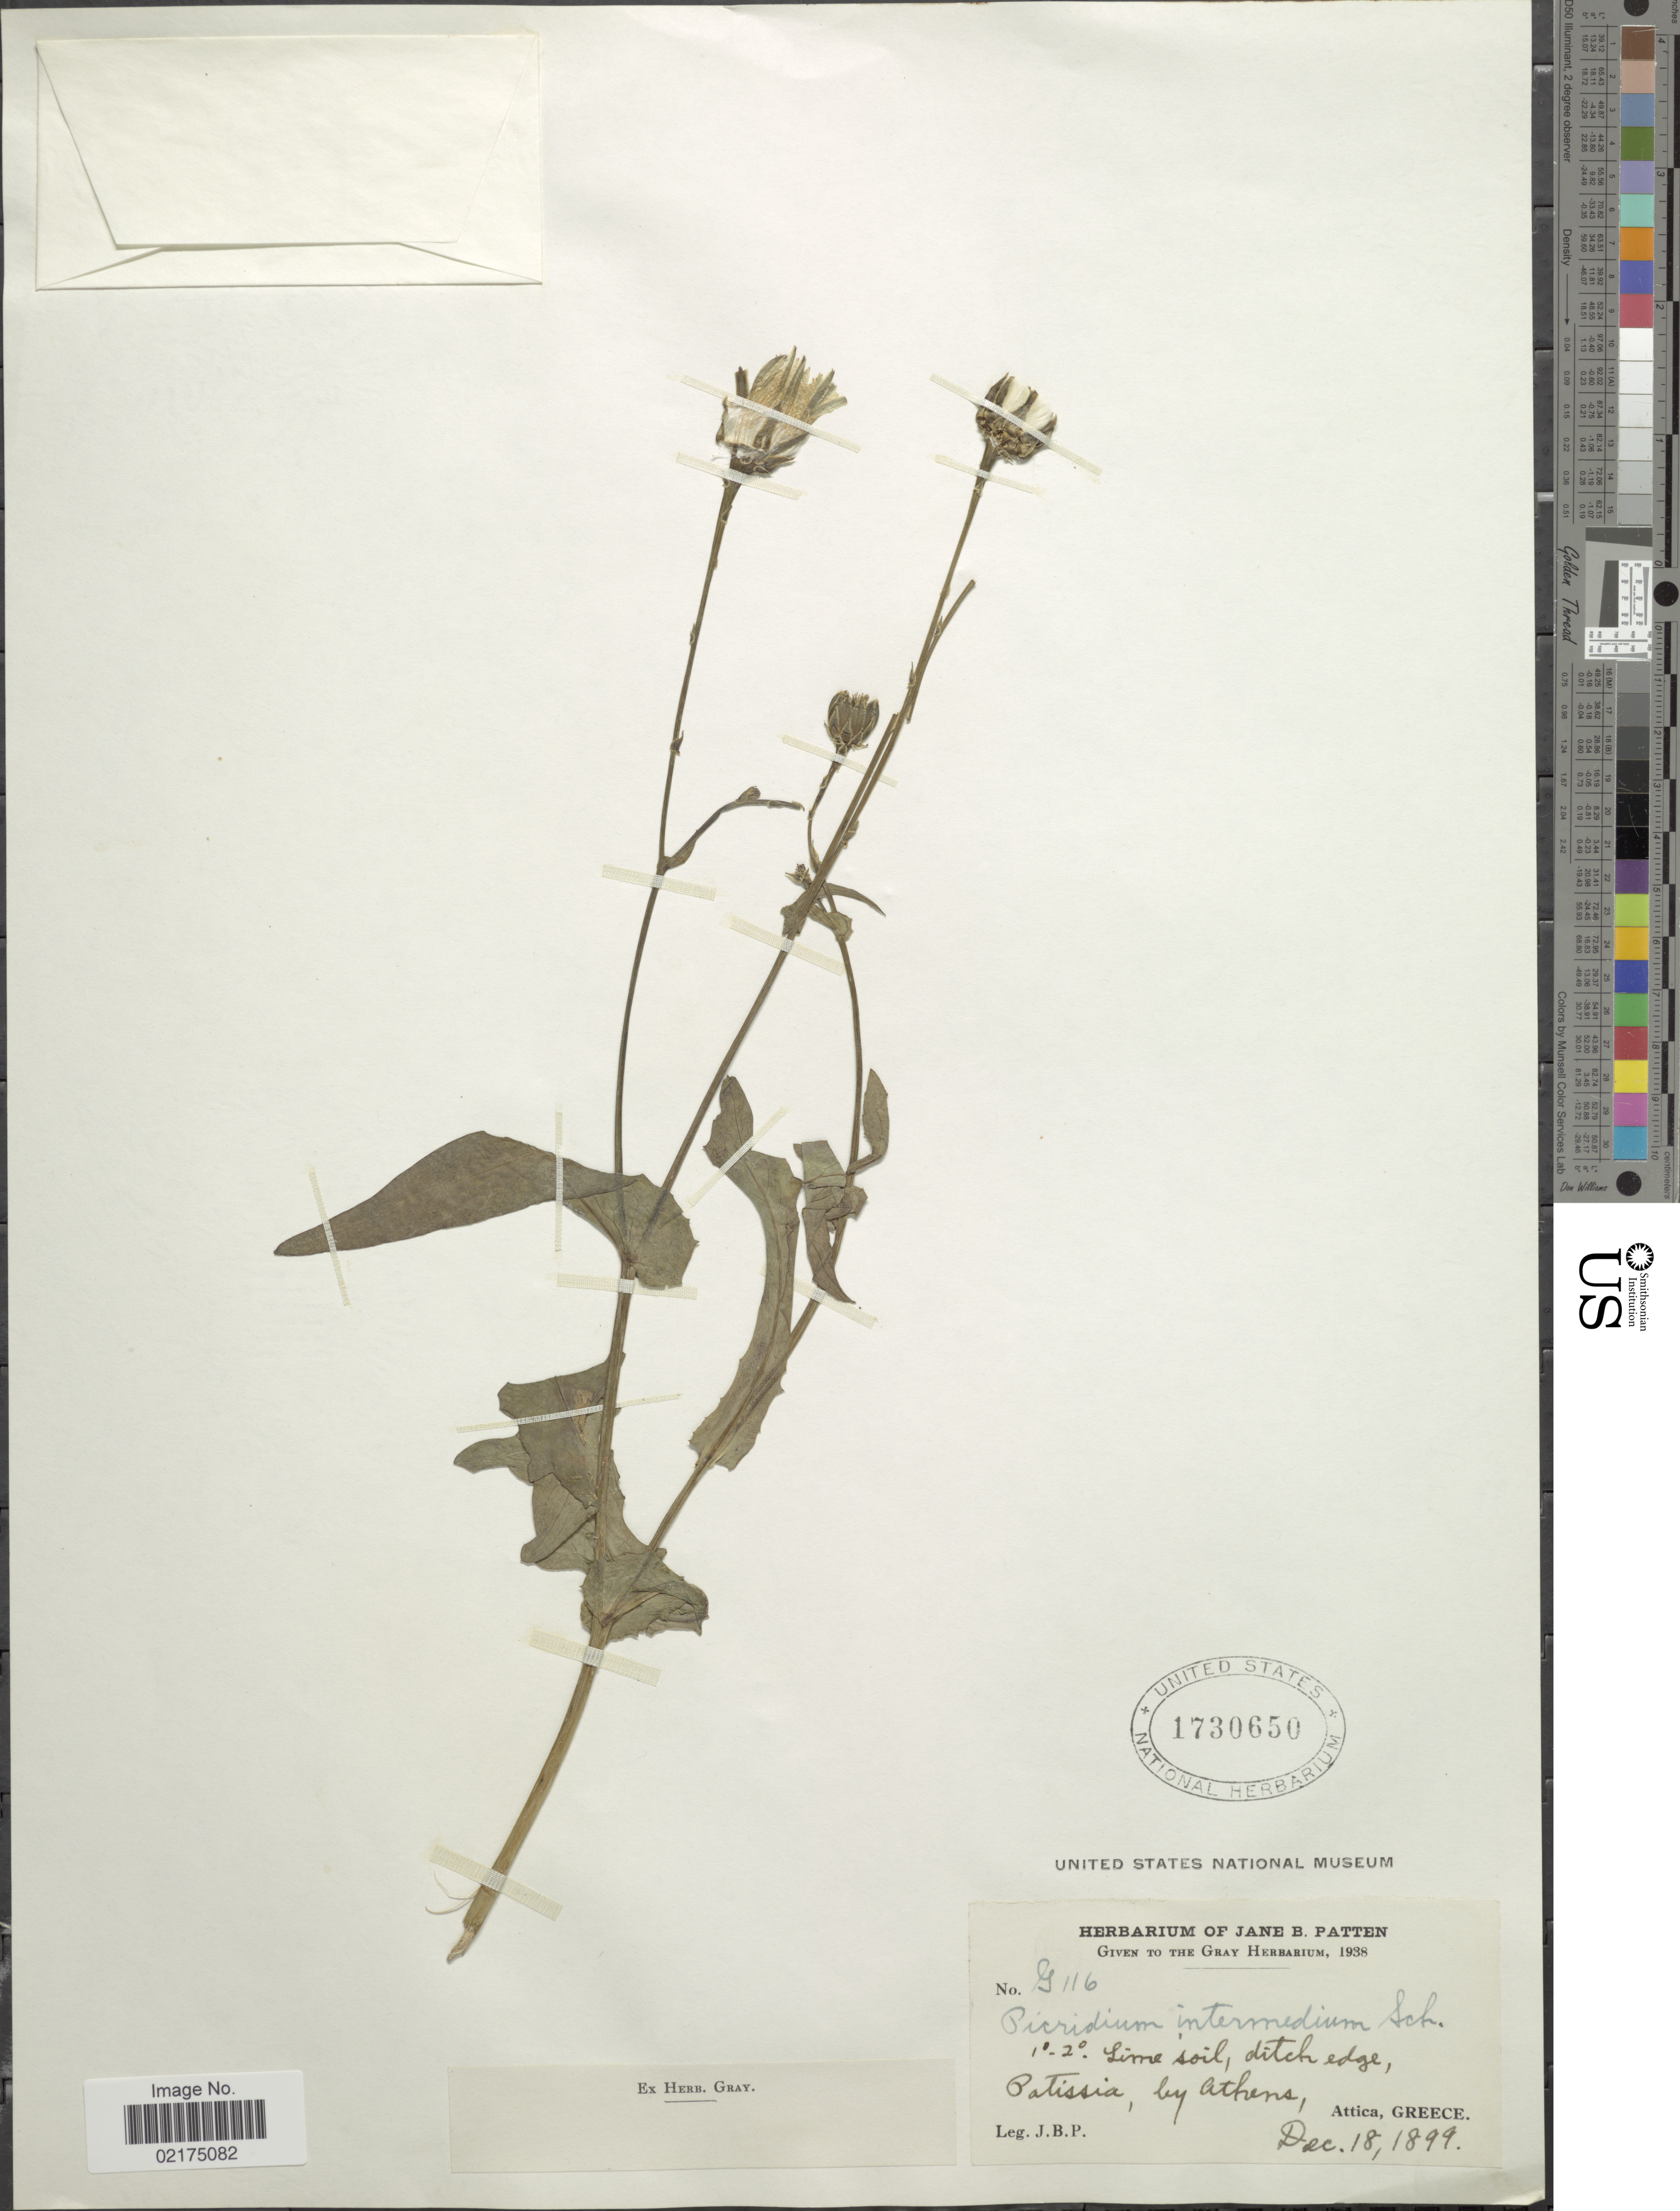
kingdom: Plantae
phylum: Tracheophyta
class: Magnoliopsida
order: Asterales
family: Asteraceae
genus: Reichardia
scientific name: Reichardia intermedia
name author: (Sch. Bip.) Samp.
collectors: J. Patten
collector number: G116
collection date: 1899-12-18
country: Greece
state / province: Attica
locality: Patissia, by Athens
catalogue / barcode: US 1730650